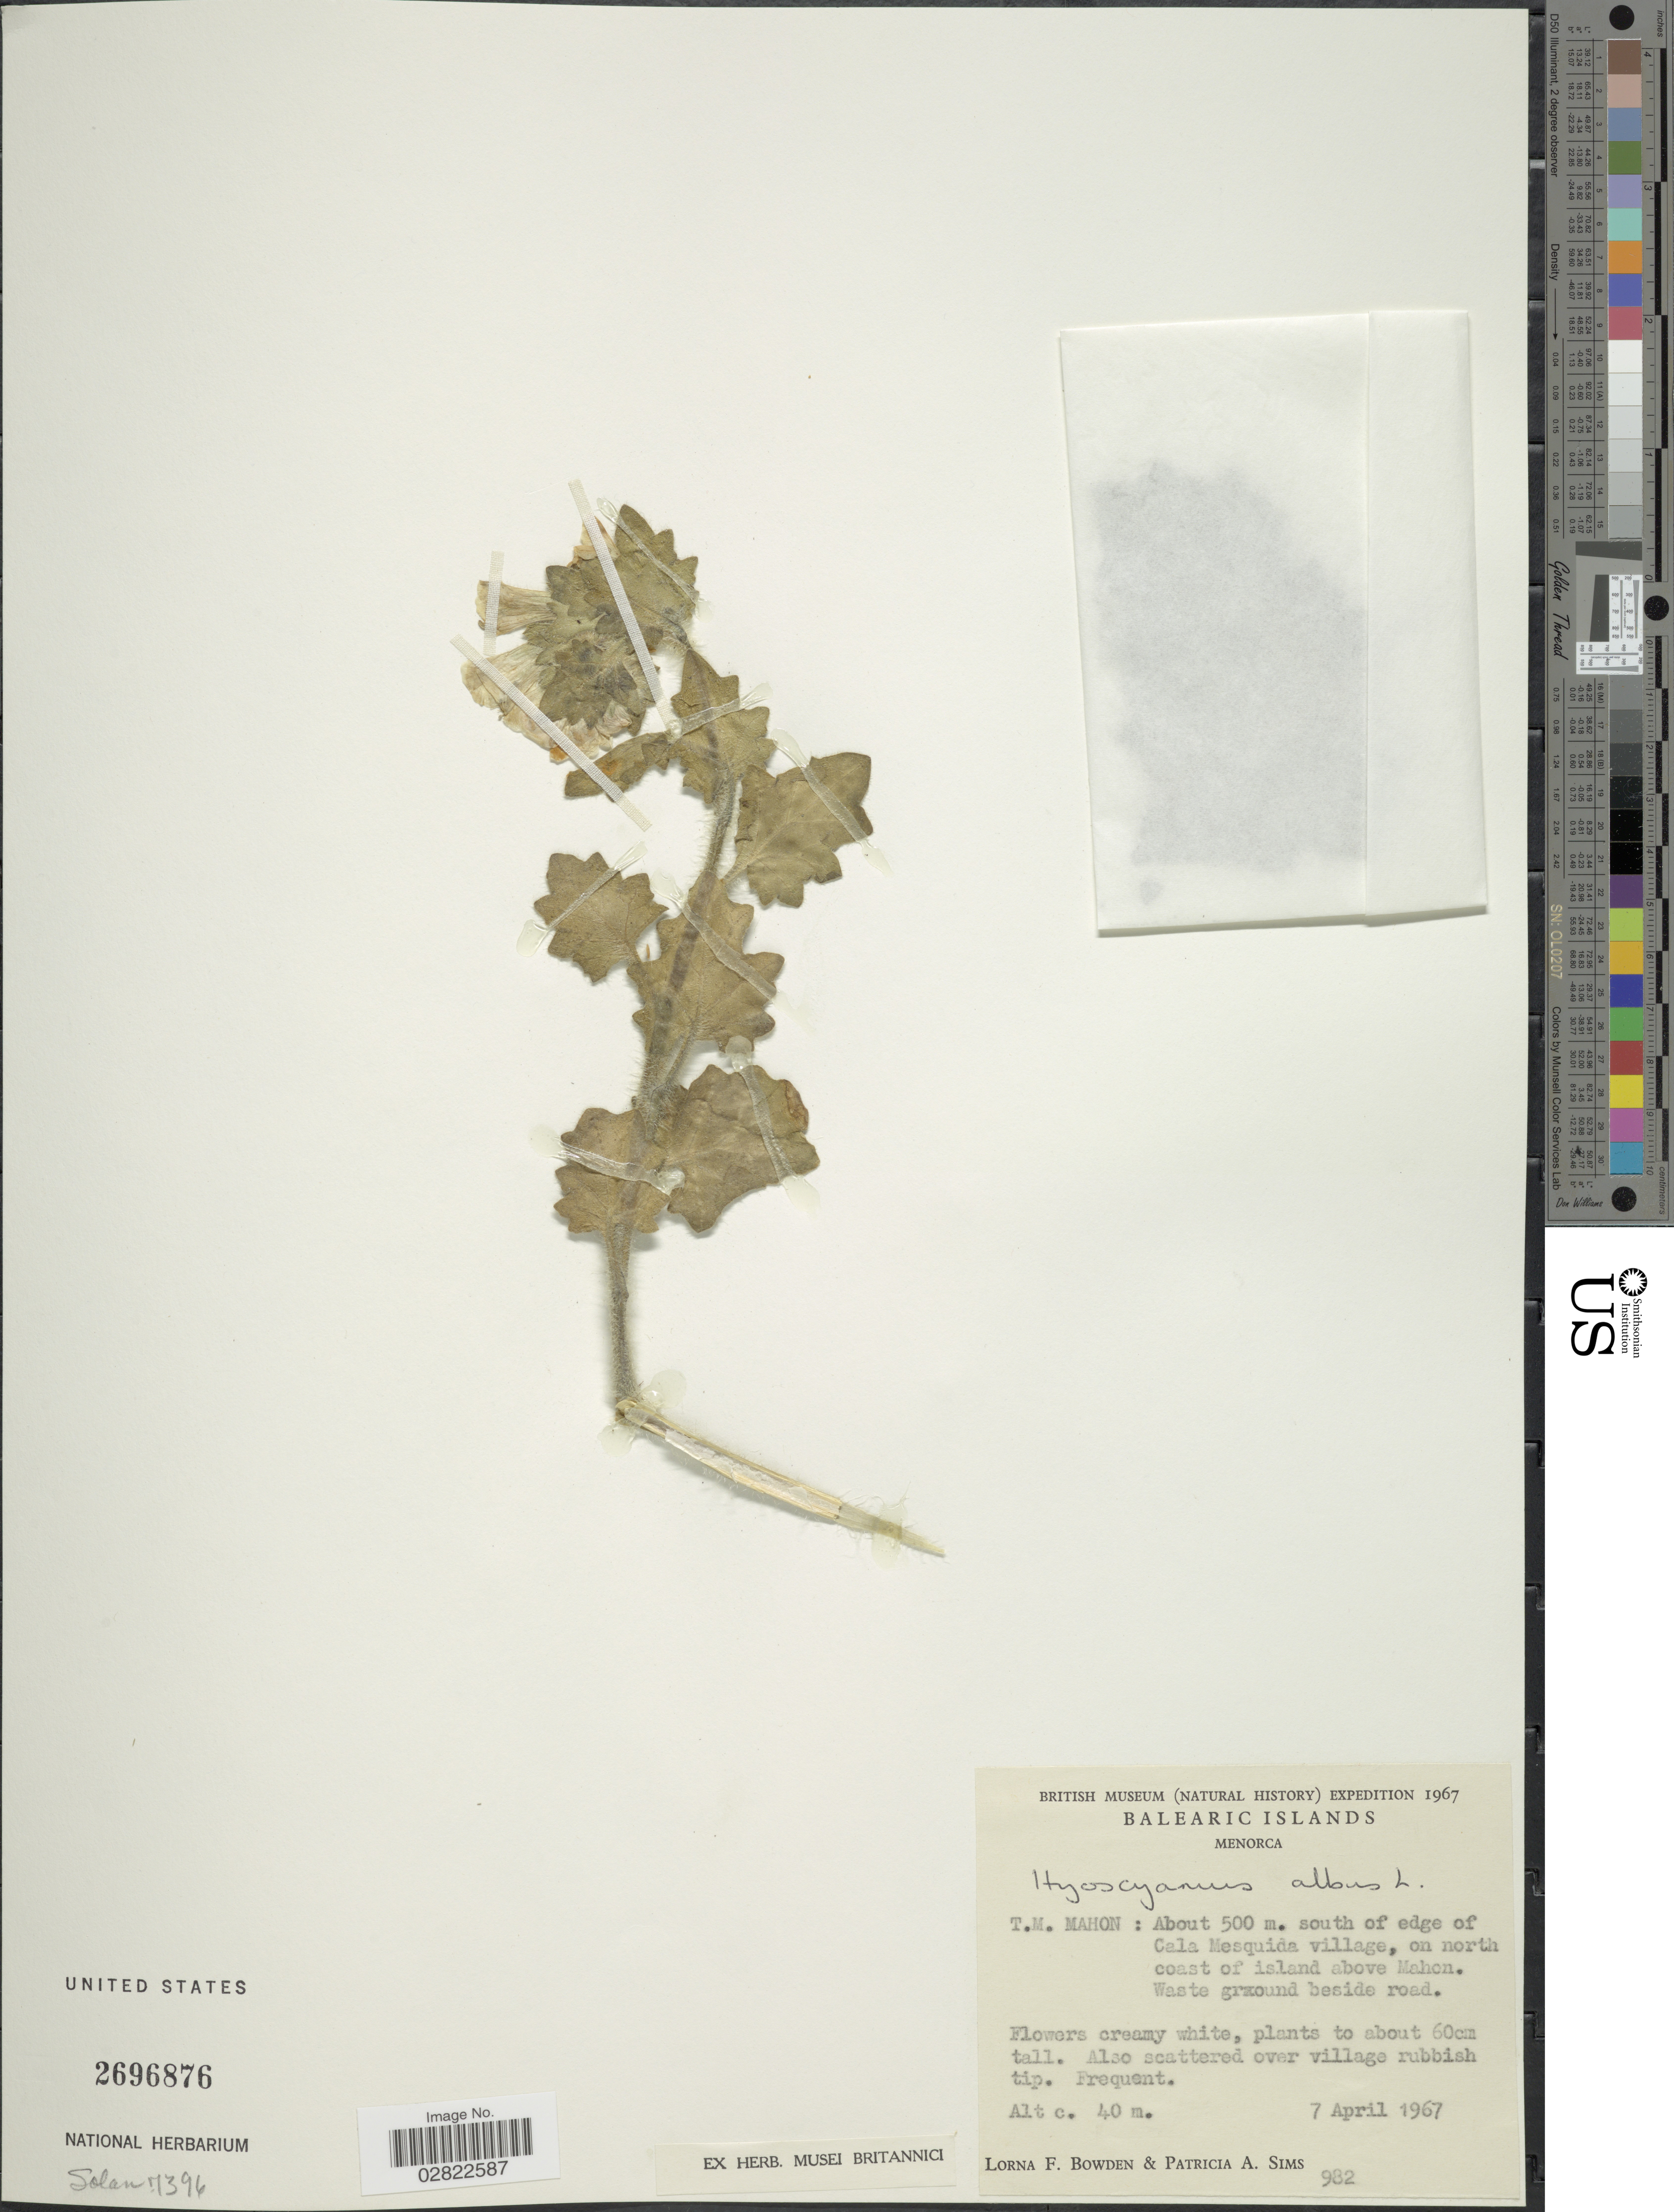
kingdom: Plantae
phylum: Tracheophyta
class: Magnoliopsida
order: Solanales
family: Solanaceae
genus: Hyoscyamus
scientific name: Hyoscyamus albus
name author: L.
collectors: L. F. Bowden & P. A. Sims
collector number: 982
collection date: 1967-04-07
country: Spain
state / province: Islas Baleares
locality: Balearic Islands, Menorca, T.M. Mahon, About 500 m. south of edge of Cala Mesquida village, on north coast of island above Mahon.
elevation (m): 40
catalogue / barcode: US 2696876